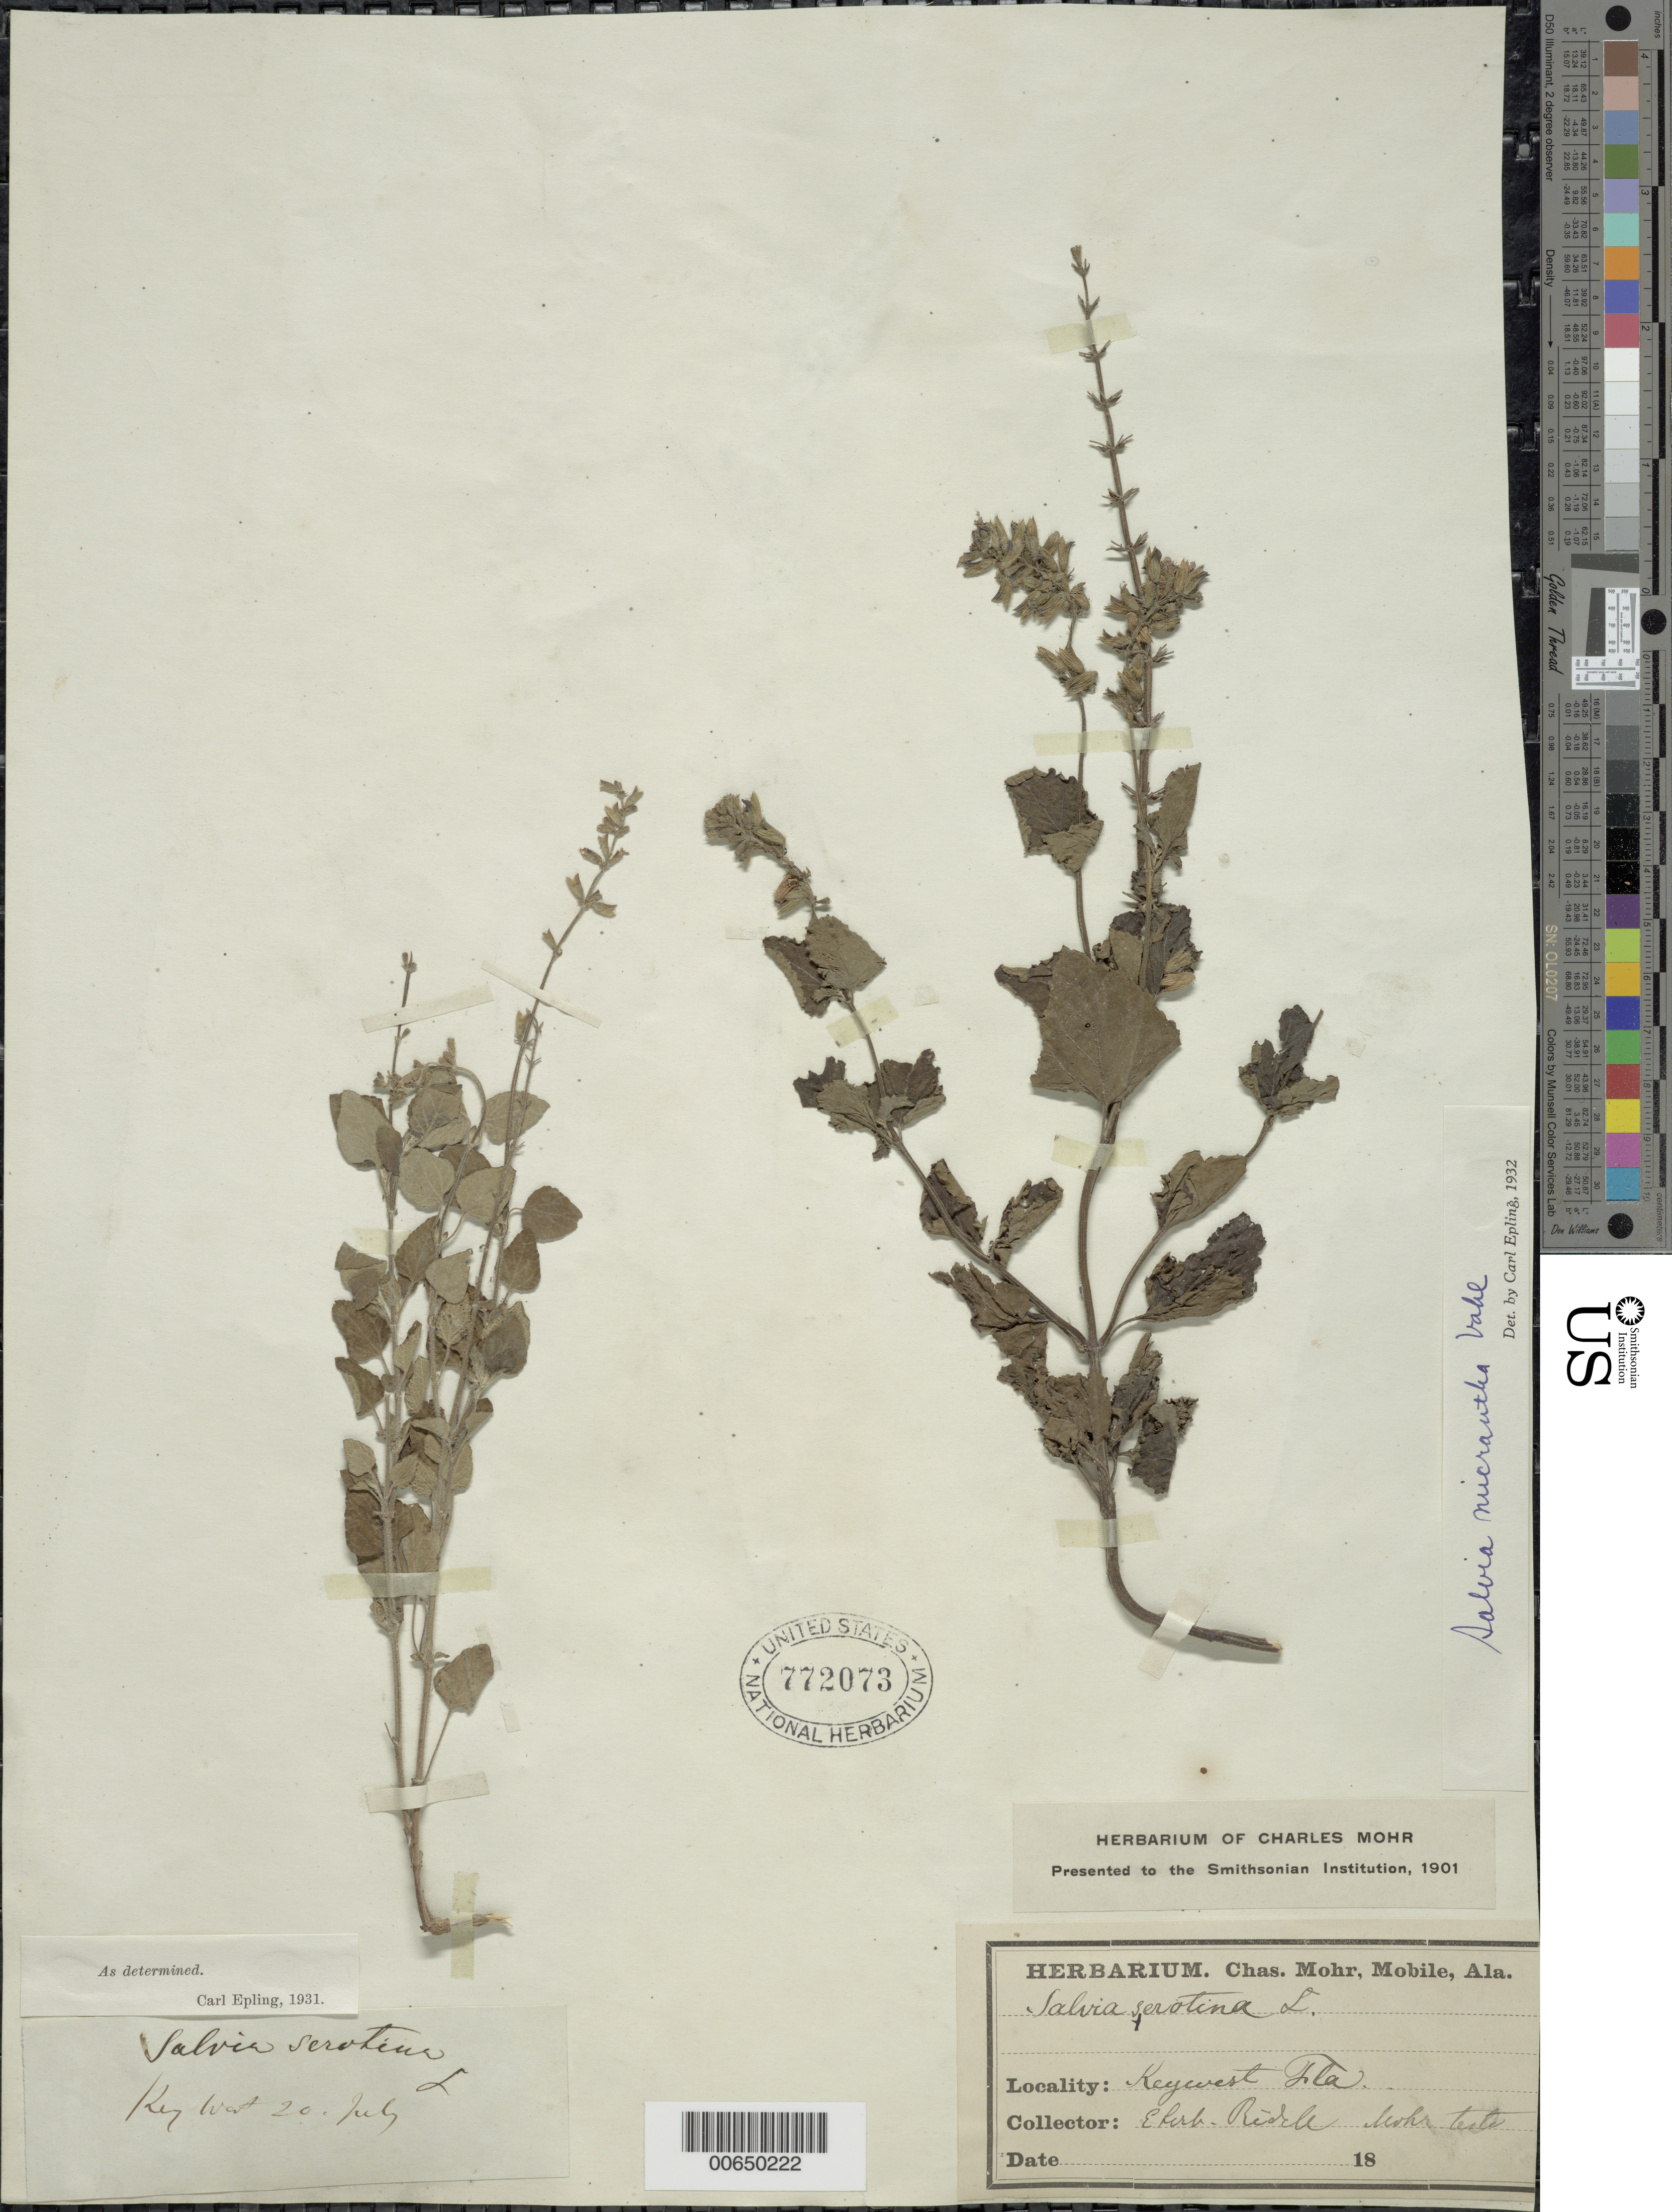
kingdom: Plantae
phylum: Tracheophyta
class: Magnoliopsida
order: Lamiales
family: Lamiaceae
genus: Salvia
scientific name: Salvia micrantha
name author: Vahl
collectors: -. Ridell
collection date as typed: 20 Jul 18--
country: United States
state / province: Florida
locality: Key West.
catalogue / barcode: US 772073